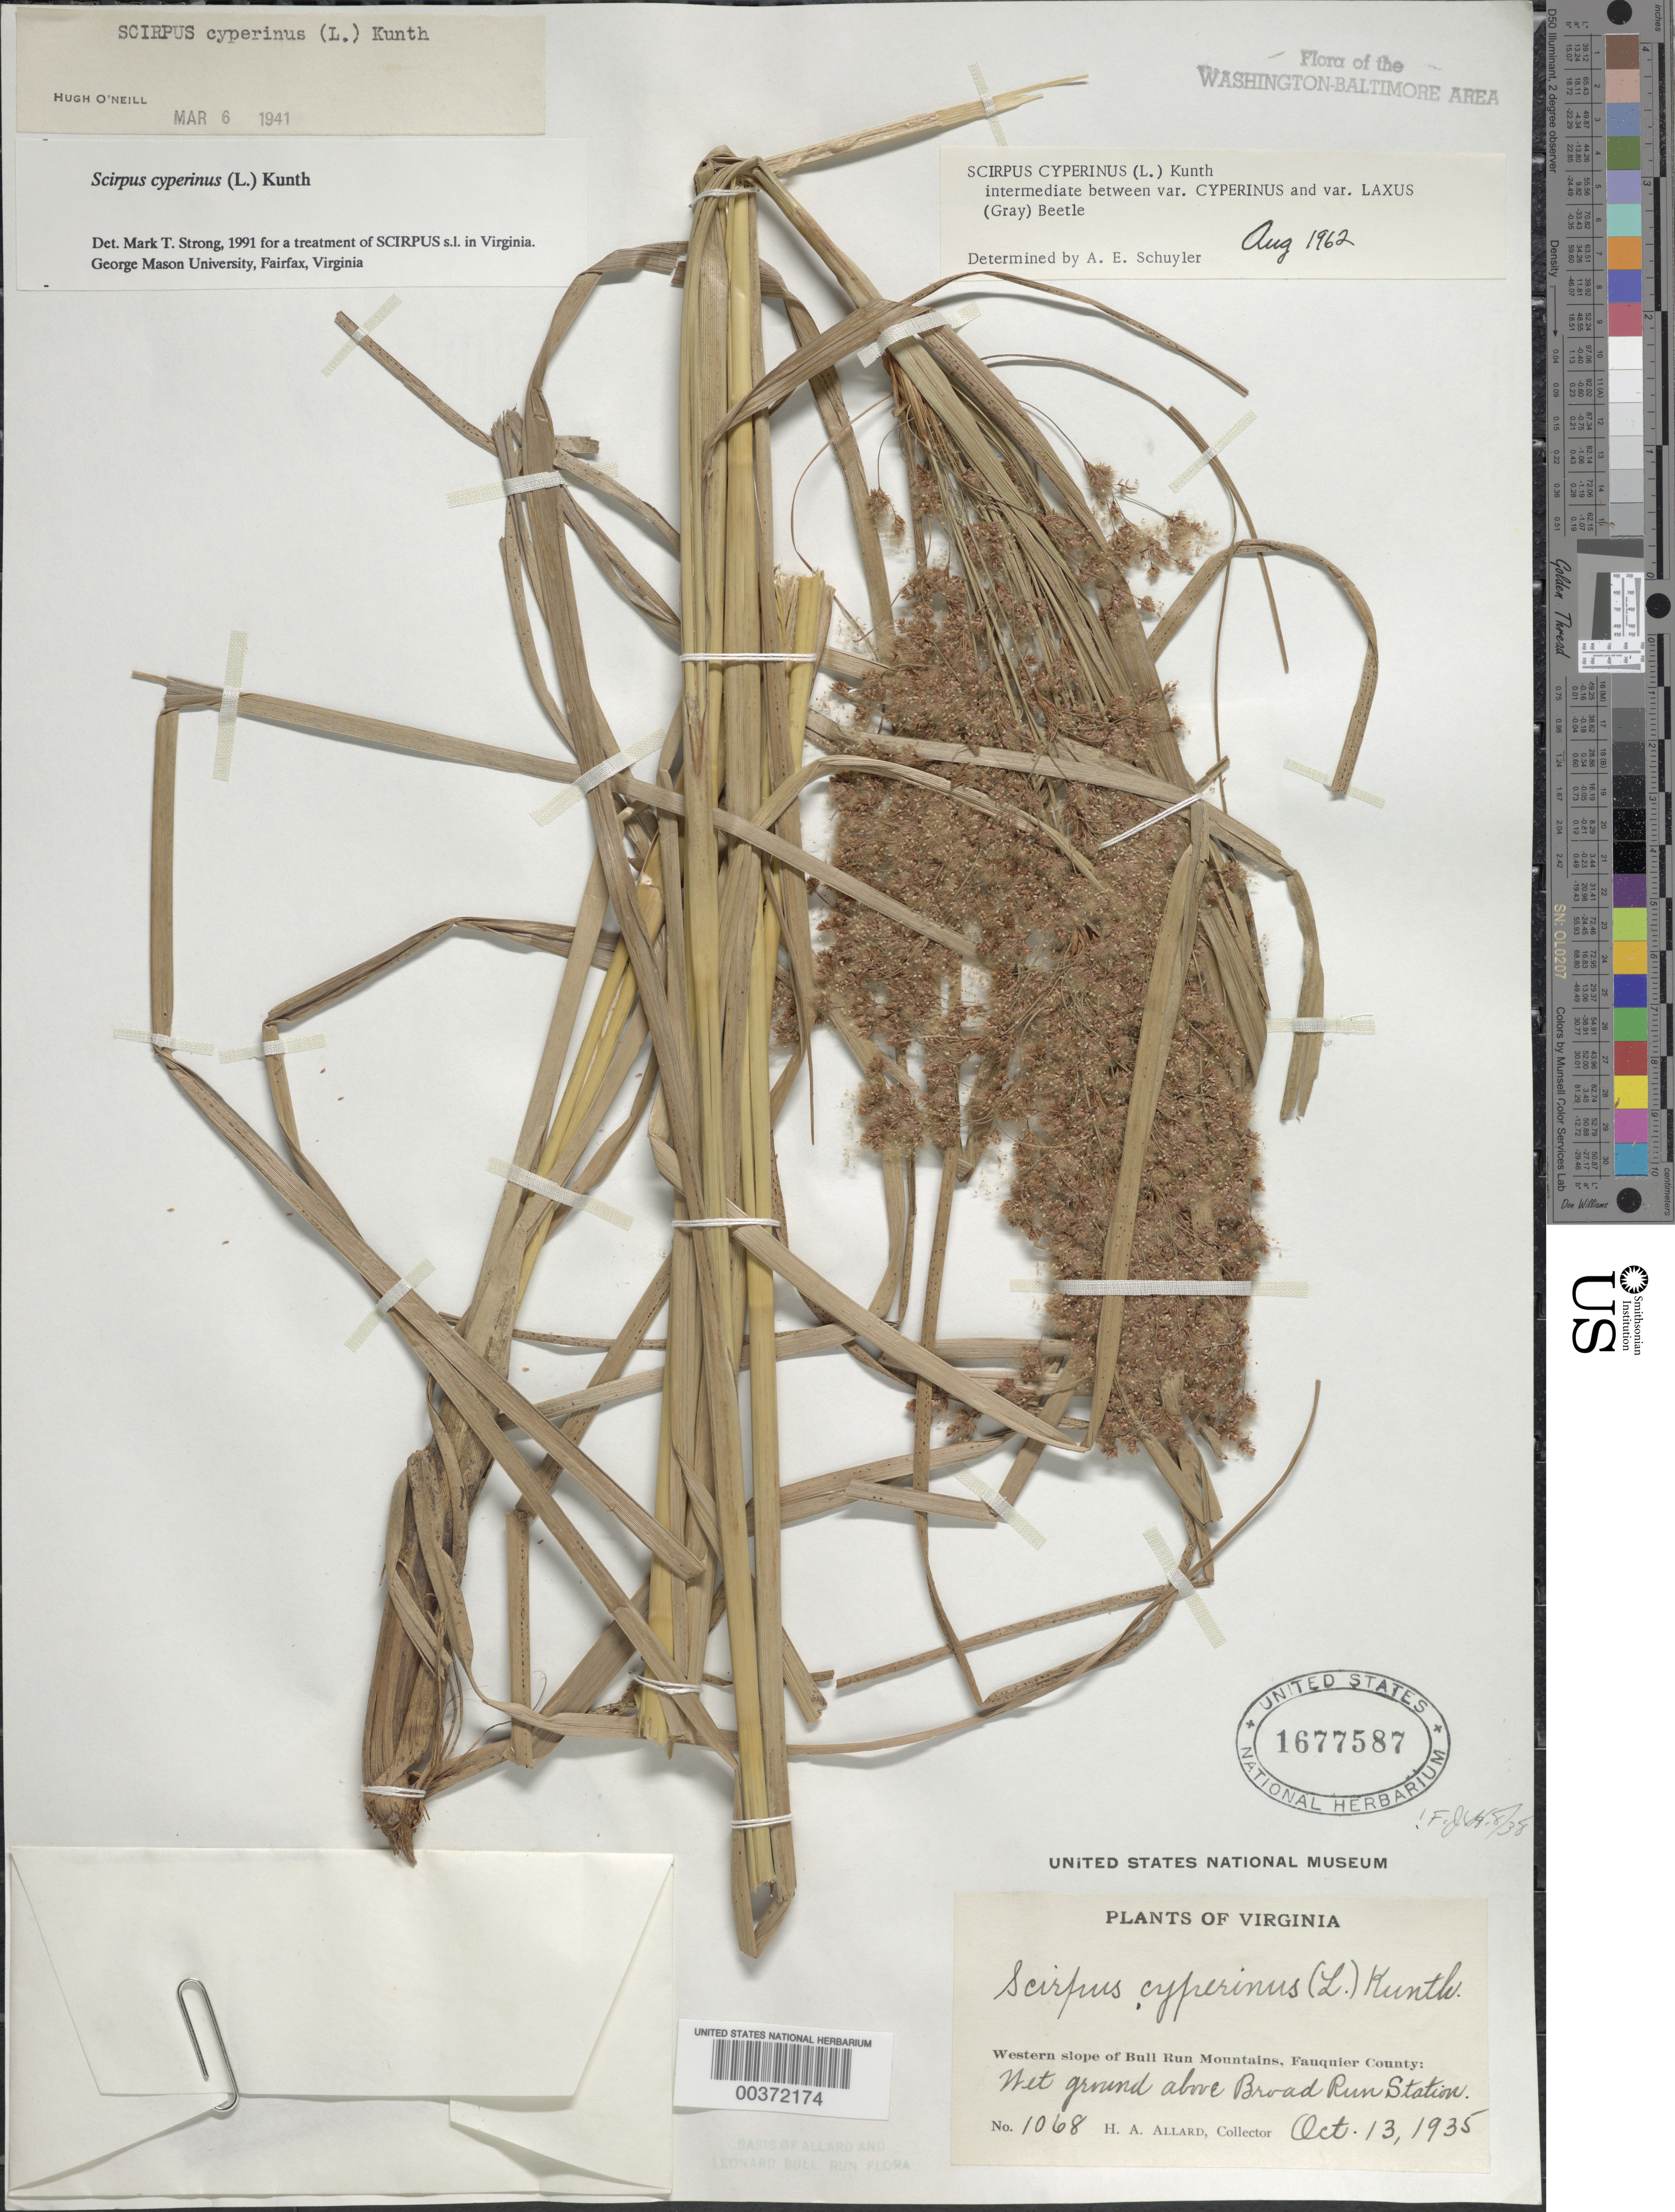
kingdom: Plantae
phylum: Tracheophyta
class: Liliopsida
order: Poales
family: Cyperaceae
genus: Scirpus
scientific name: Scirpus cyperinus (L.) Kunth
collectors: H. A. Allard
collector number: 1068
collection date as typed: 13 Oct 1935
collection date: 1935-10-13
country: United States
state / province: Virginia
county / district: Fauquier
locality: Above Broad Run Station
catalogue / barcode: US 1677587